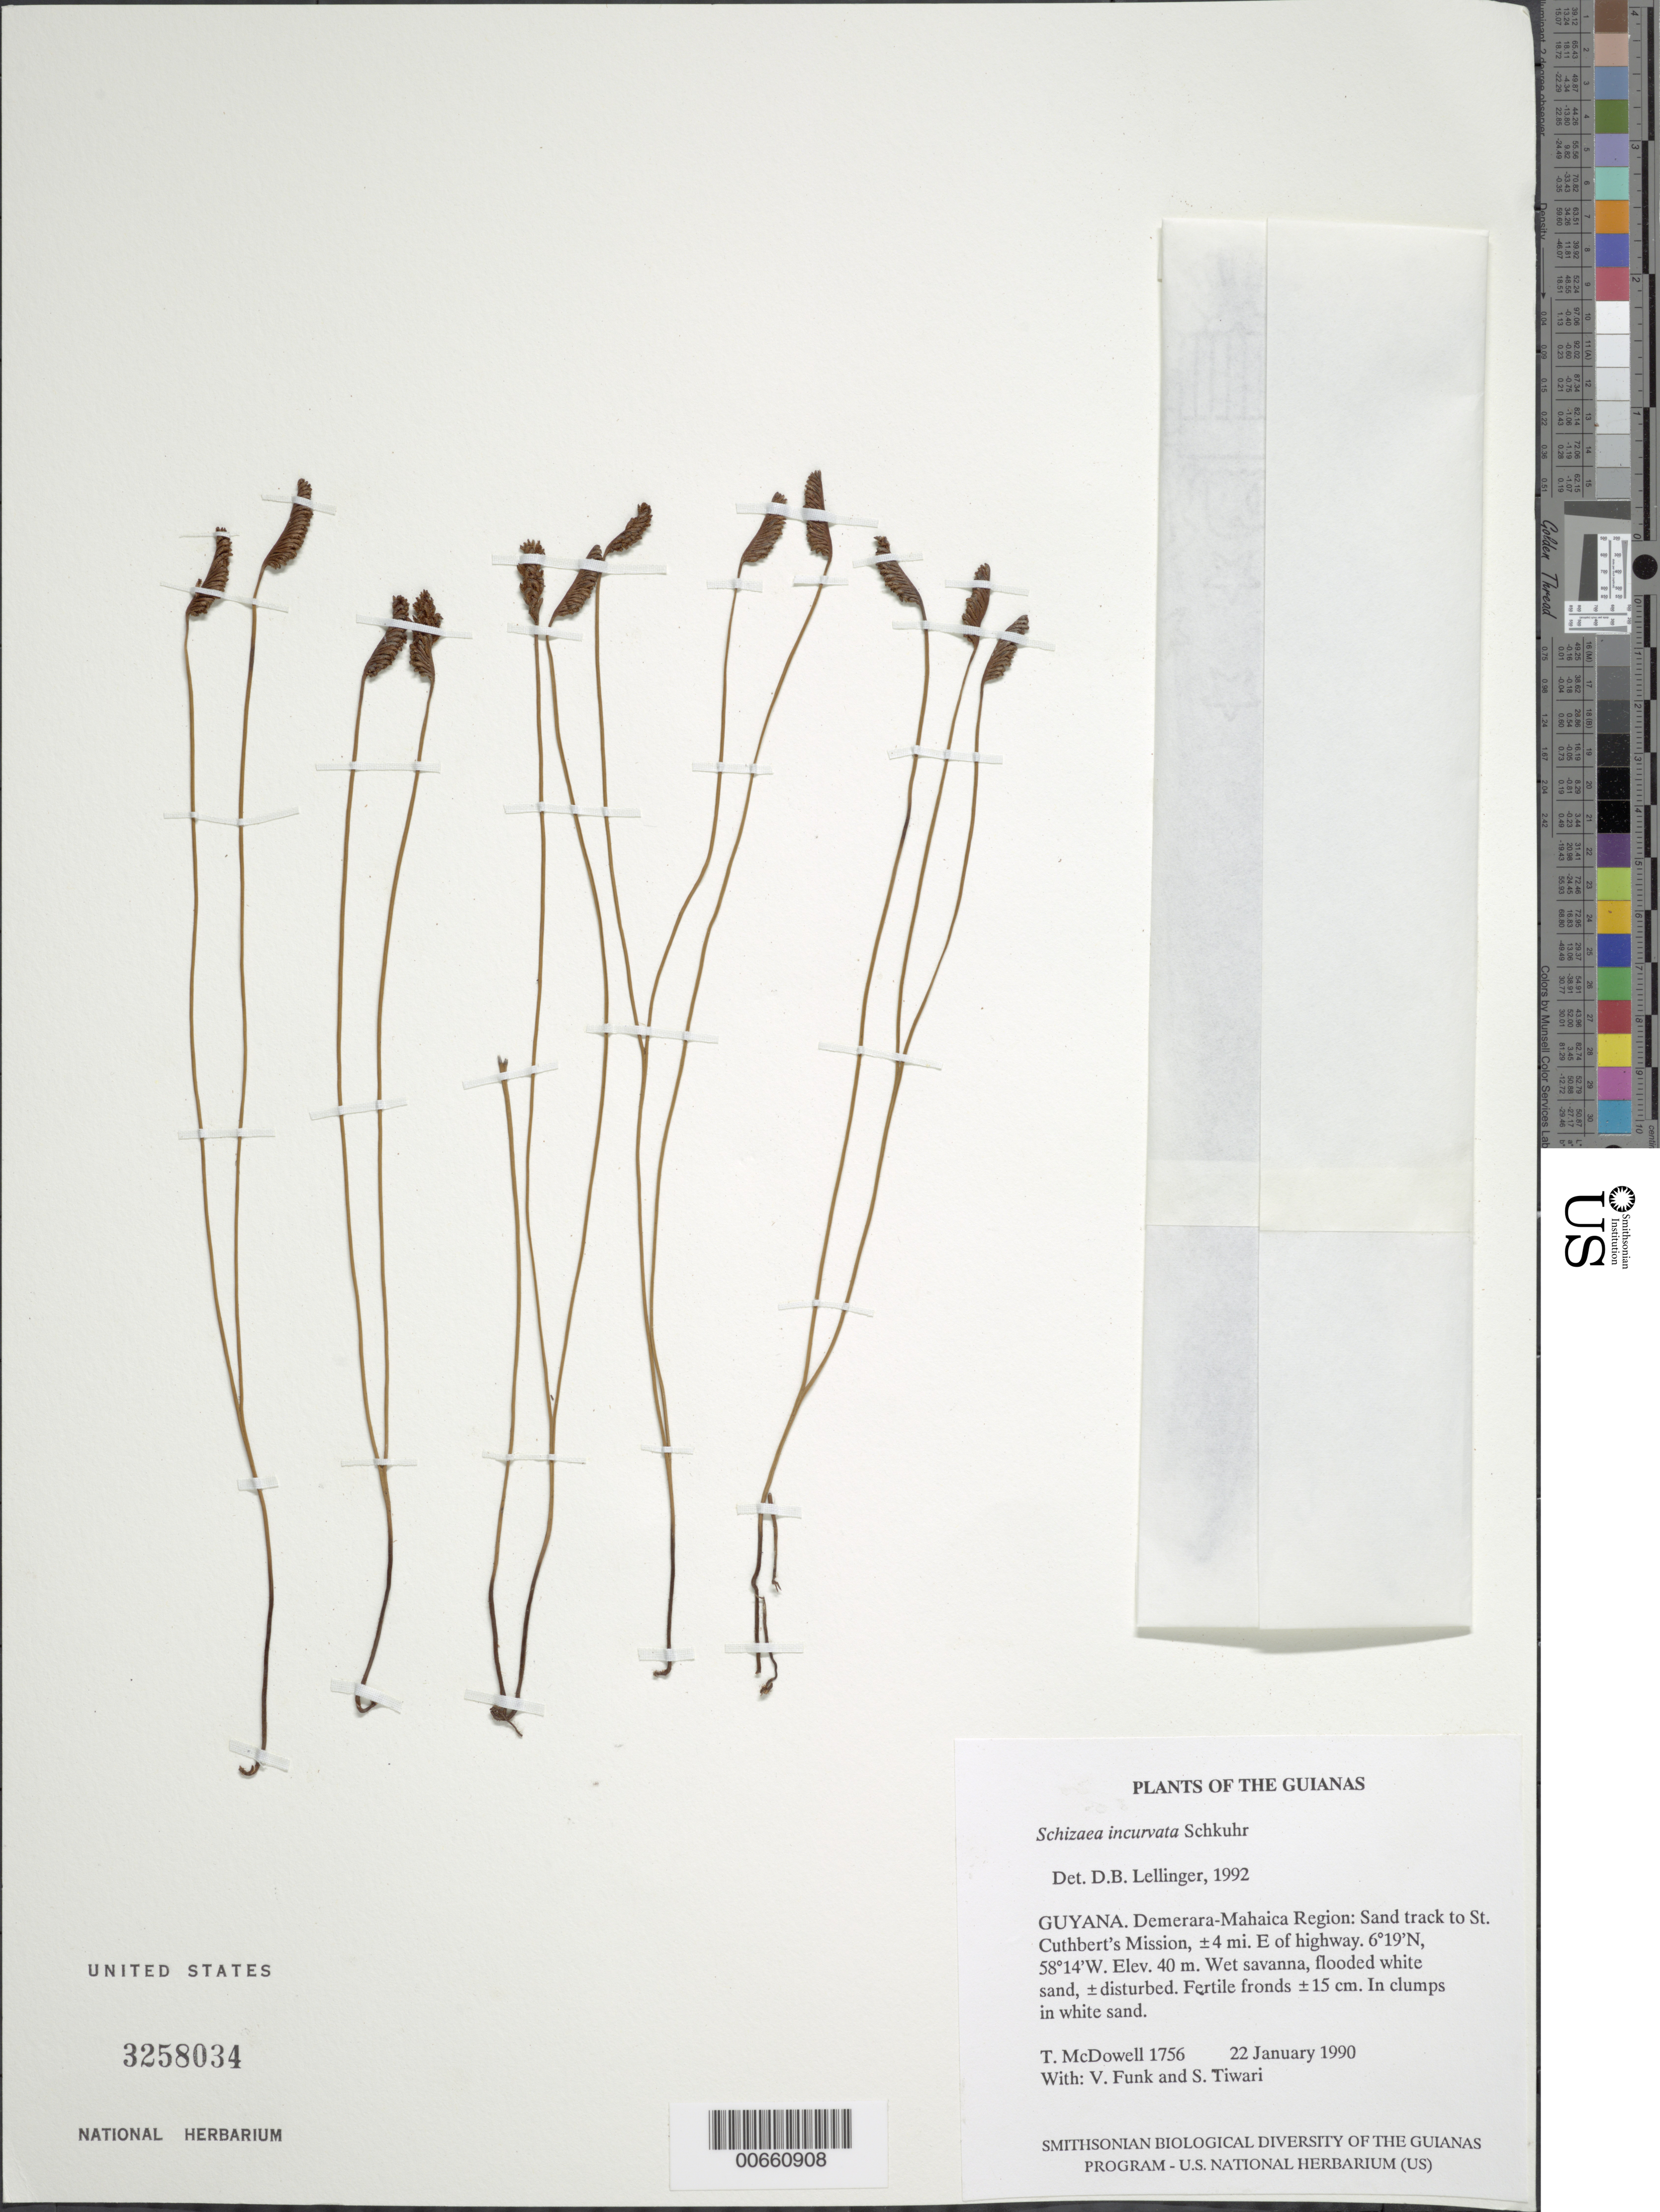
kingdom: Plantae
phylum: Tracheophyta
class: Polypodiopsida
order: Schizaeales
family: Schizaeaceae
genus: Schizaea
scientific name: Schizaea incurvata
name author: Schkuhr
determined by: Lellinger, David B., (BOT), Smithsonian Institution - National Museum of Natural History (UNITED STATES)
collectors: T. McDowell, V. Funk & S. Tiwari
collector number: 1756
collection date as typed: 22 January 1990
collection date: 1990-01-22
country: Guyana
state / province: Demerara-Mahaica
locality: Sand track to St. Cuthbert's Mission, ±4 miles East of highway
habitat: Wet savanna, flooded white sand, ±disturbed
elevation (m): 40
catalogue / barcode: US 3258034